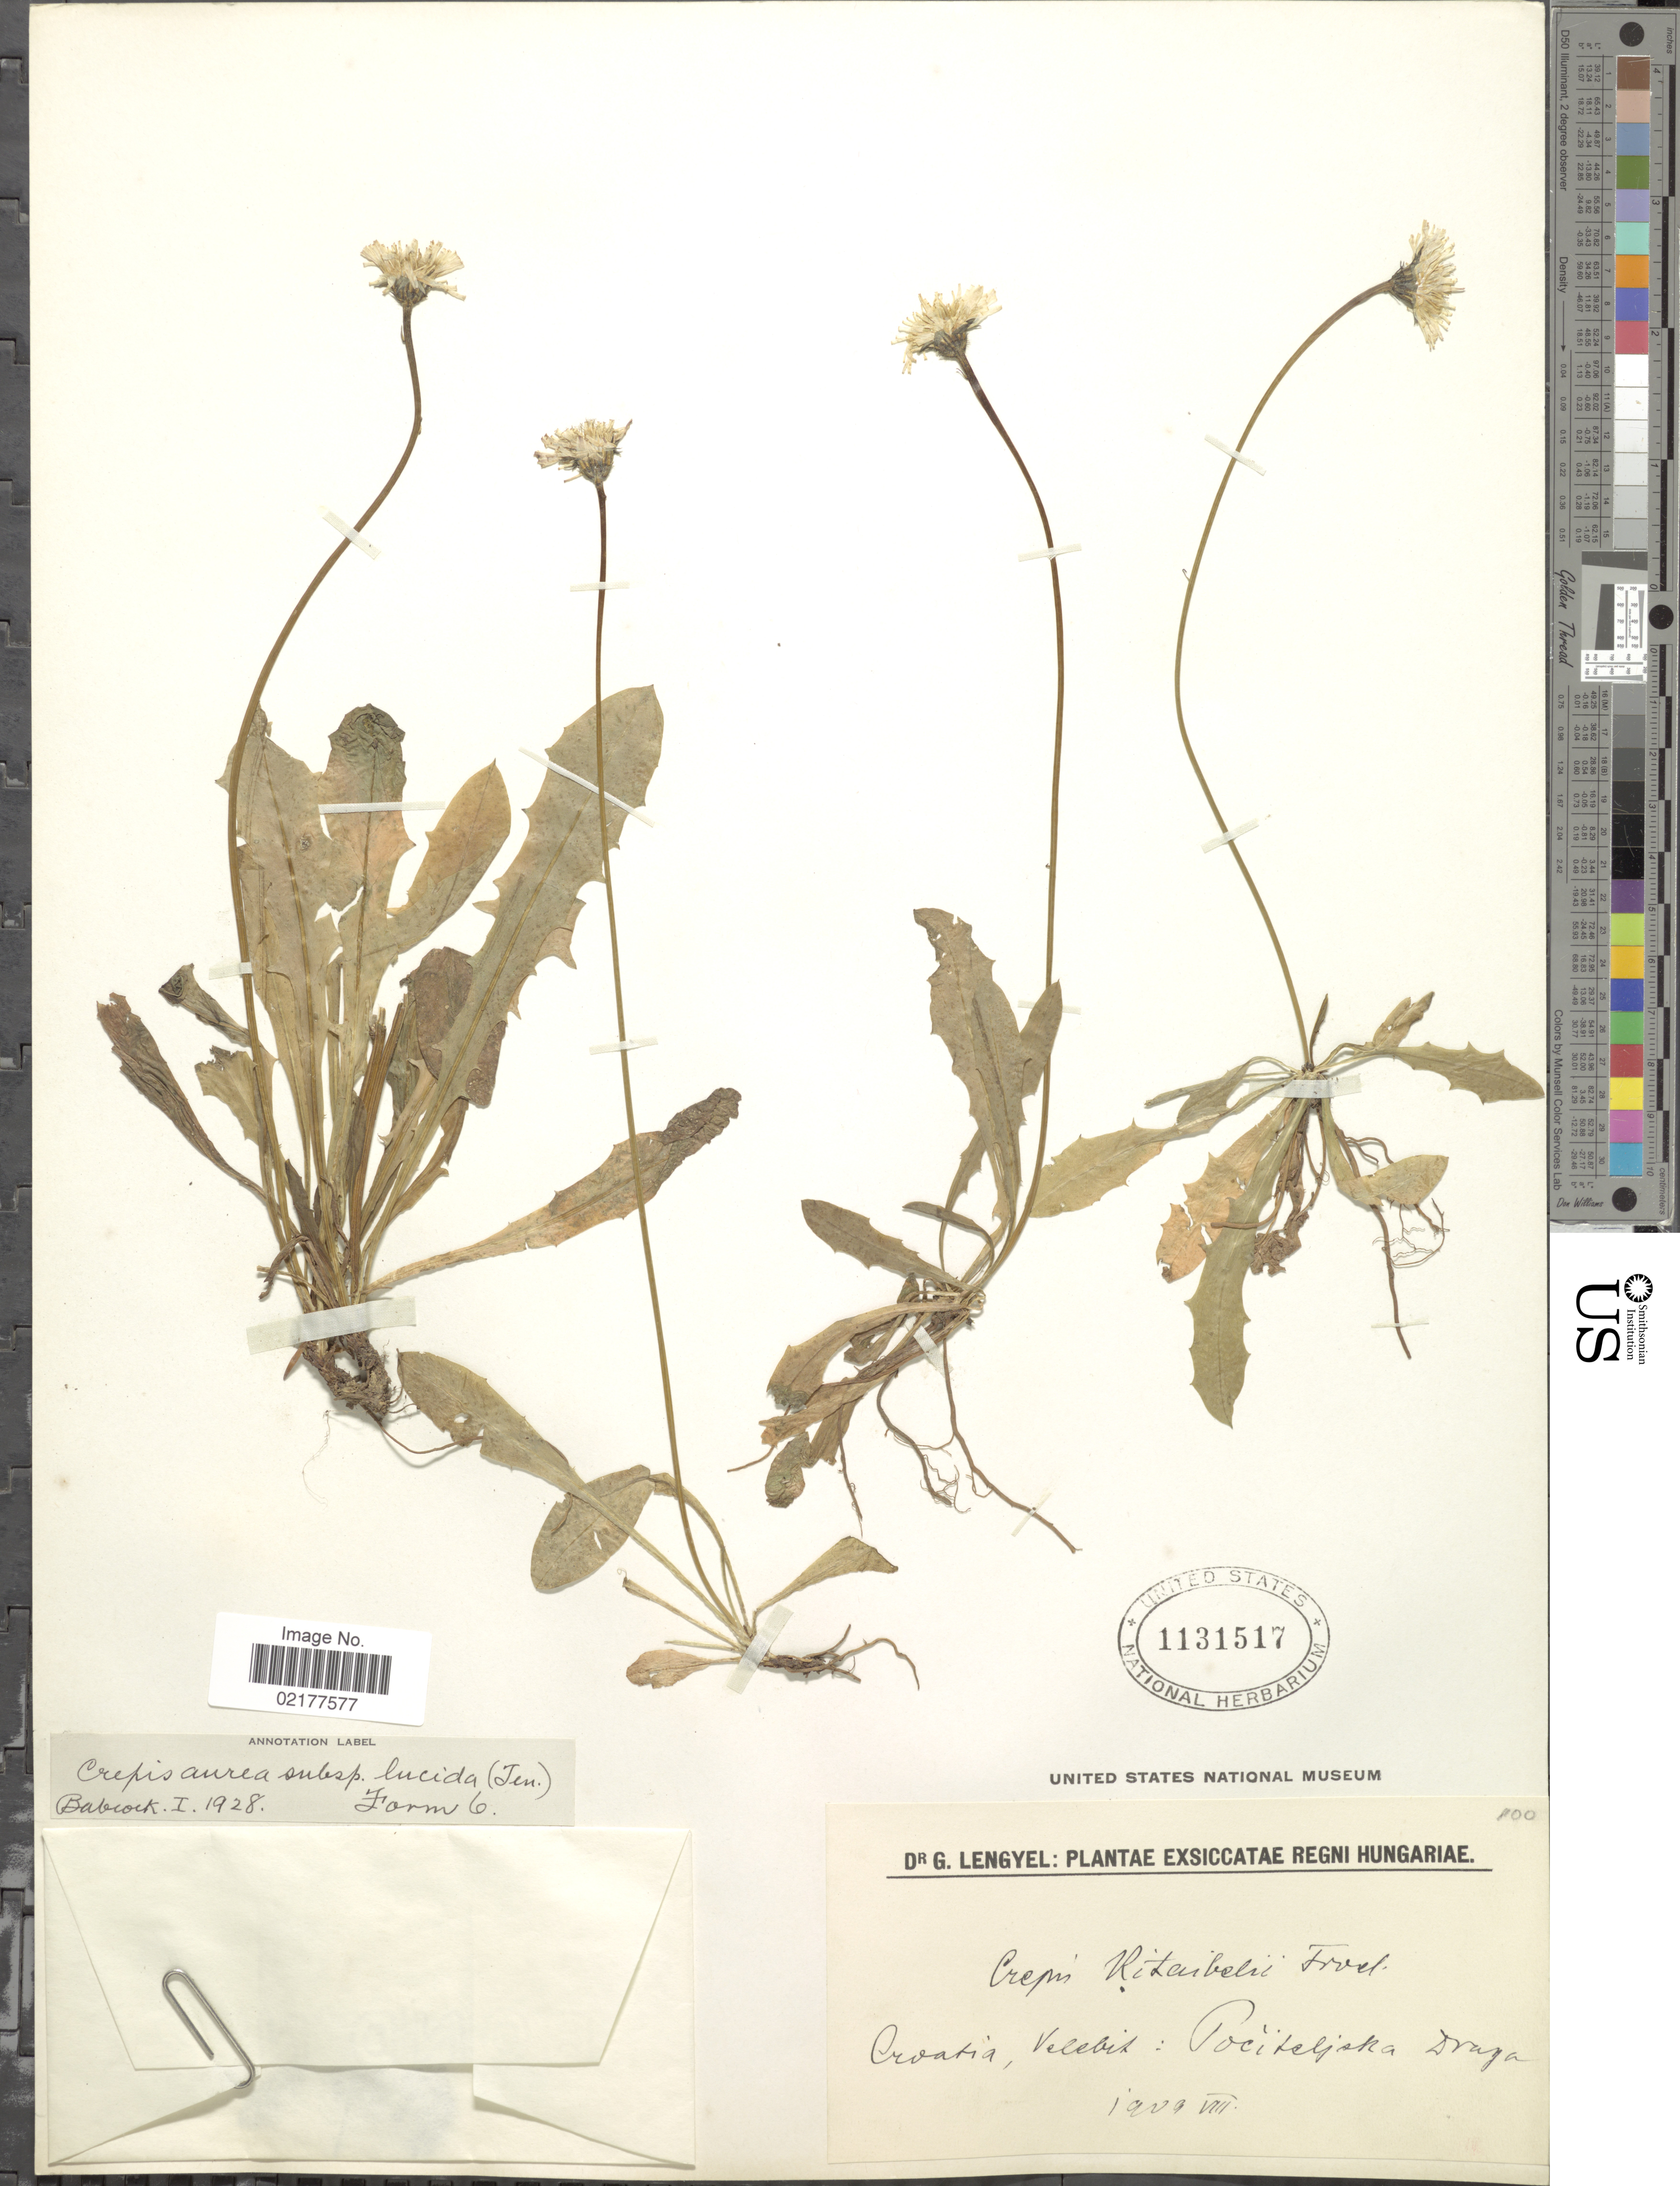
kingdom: Plantae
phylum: Tracheophyta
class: Magnoliopsida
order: Asterales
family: Asteraceae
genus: Crepis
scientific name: Crepis aurea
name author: (L.) Cass.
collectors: G. Lengyel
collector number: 100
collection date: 1909-08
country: Croatia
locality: Croatia, Velebiz: Pociteljska Draga [interpreted]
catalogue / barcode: US 1131517